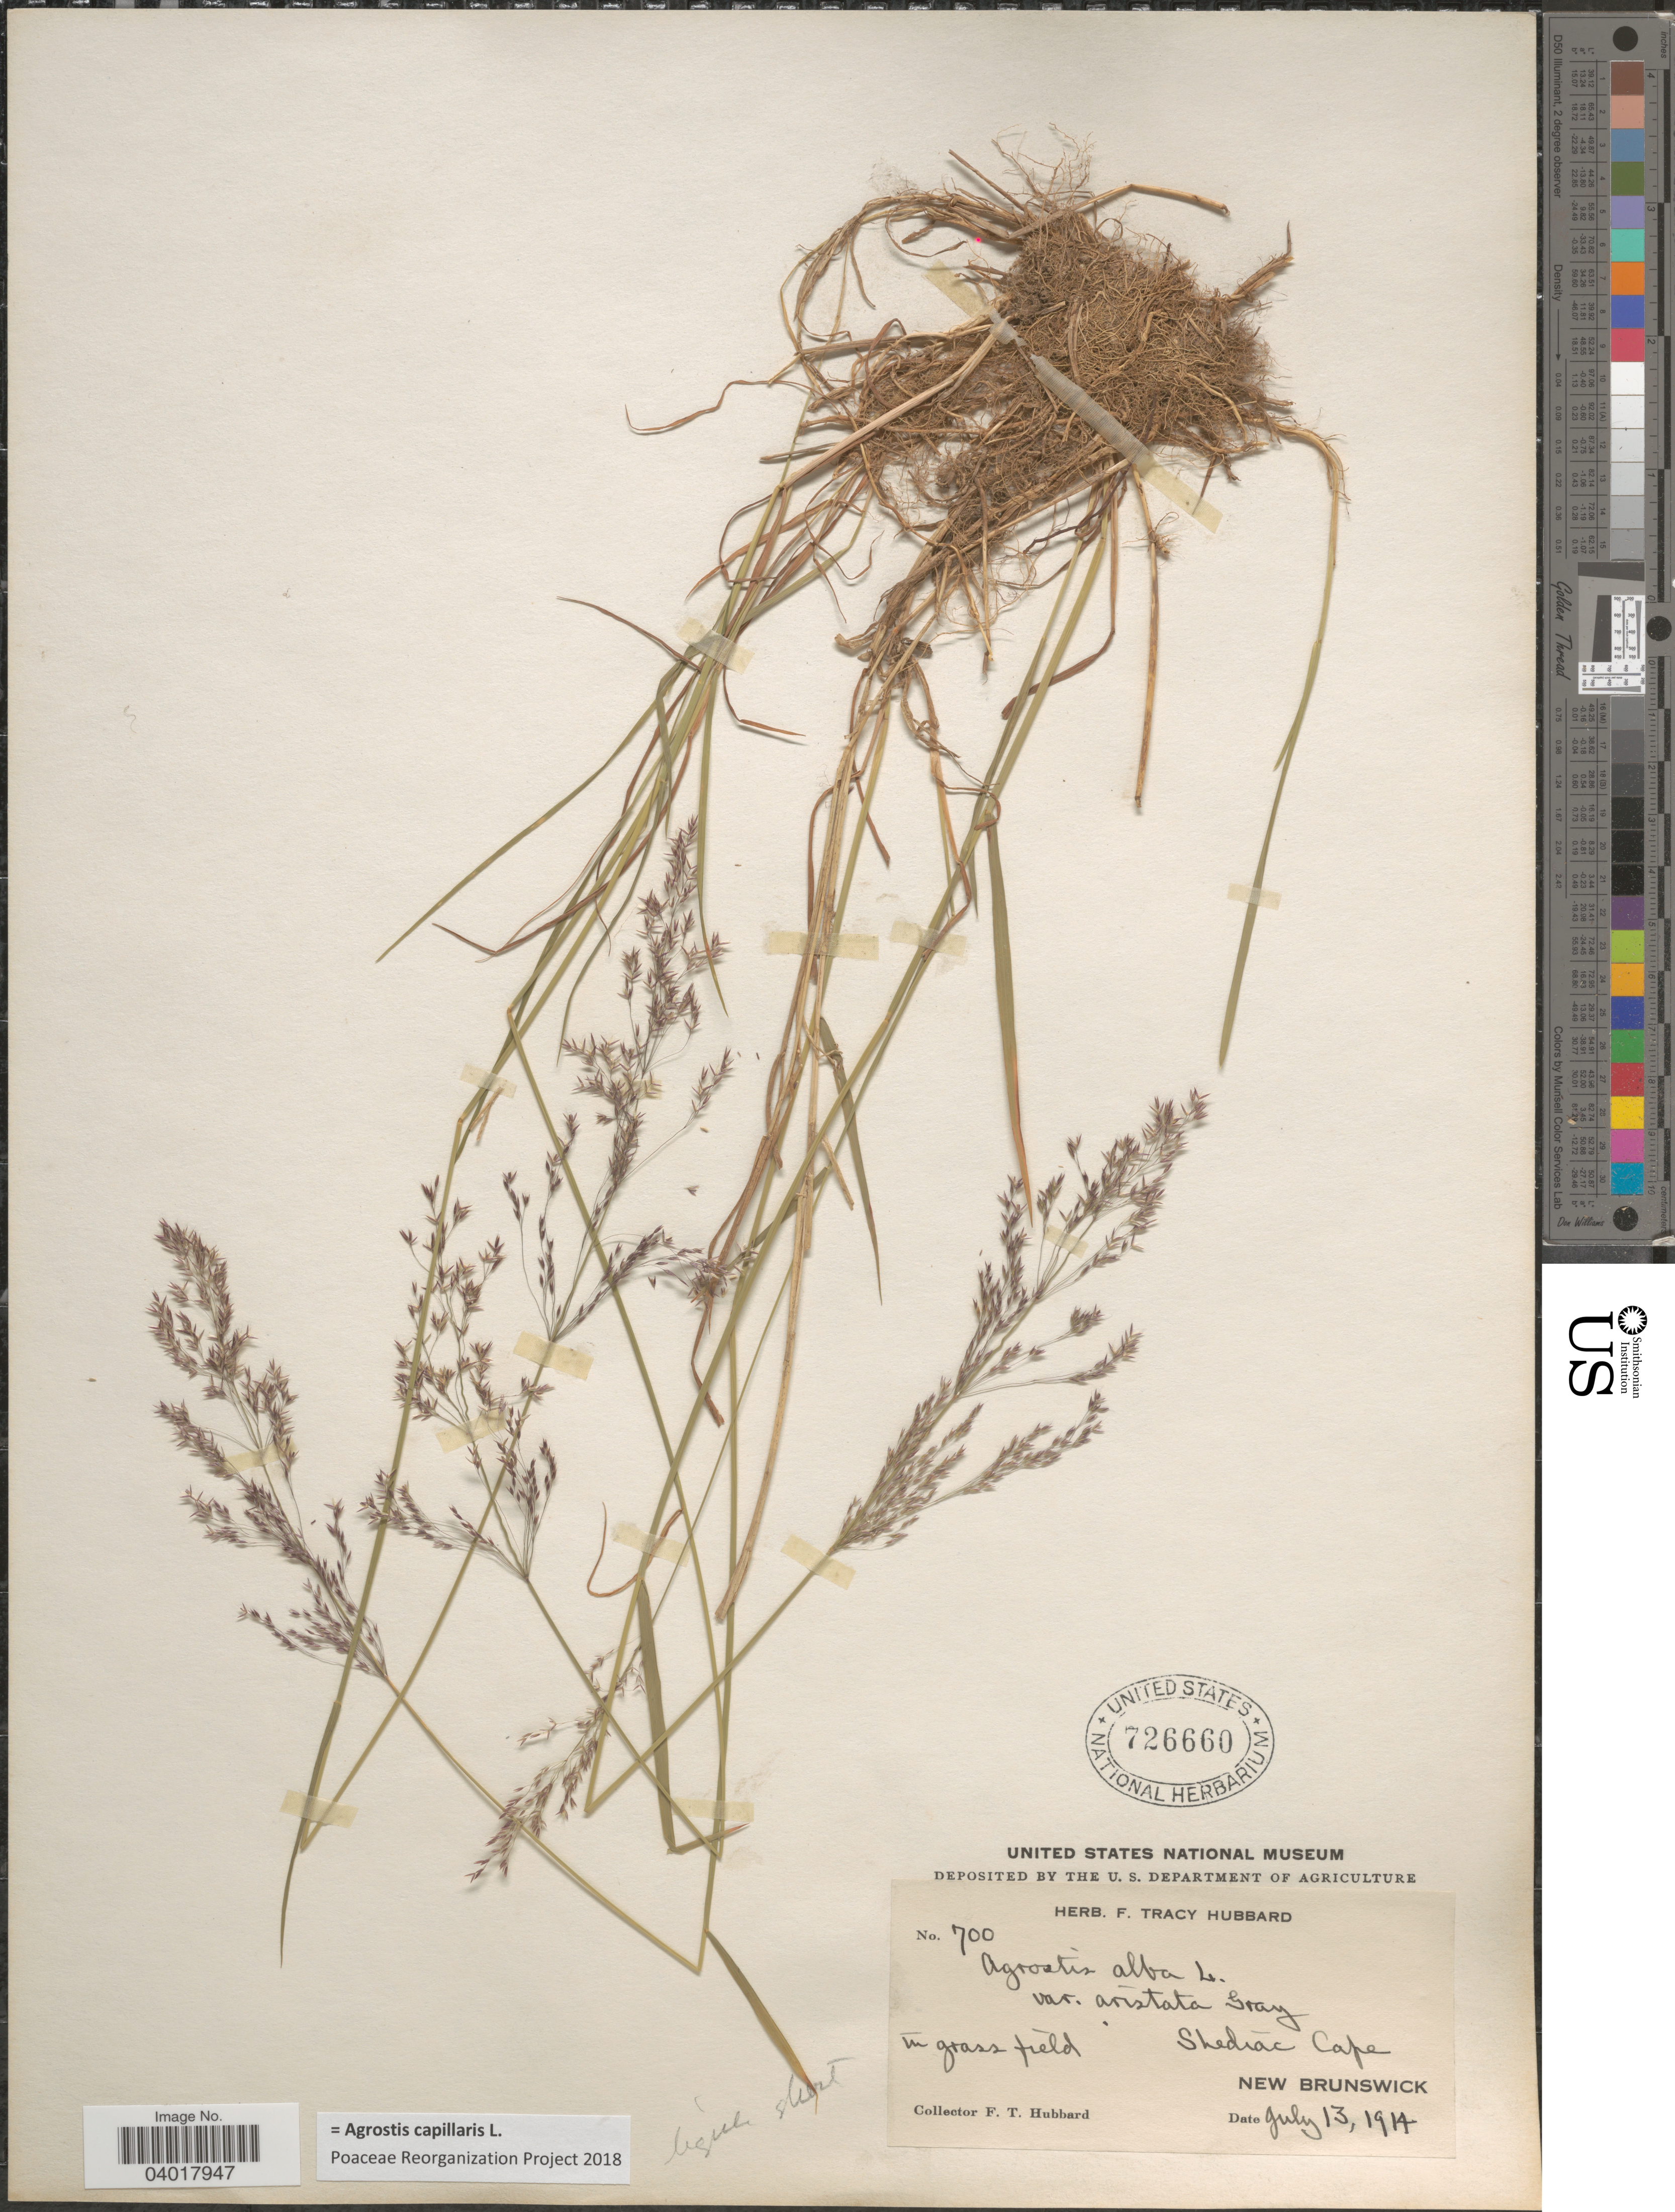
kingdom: Plantae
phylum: Tracheophyta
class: Liliopsida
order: Poales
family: Poaceae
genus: Agrostis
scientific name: Agrostis capillaris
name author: L.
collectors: F. T. Hubbard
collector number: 700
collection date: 1914-07-13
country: Canada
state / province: New Brunswick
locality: Shediac Cape.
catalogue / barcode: US 726660